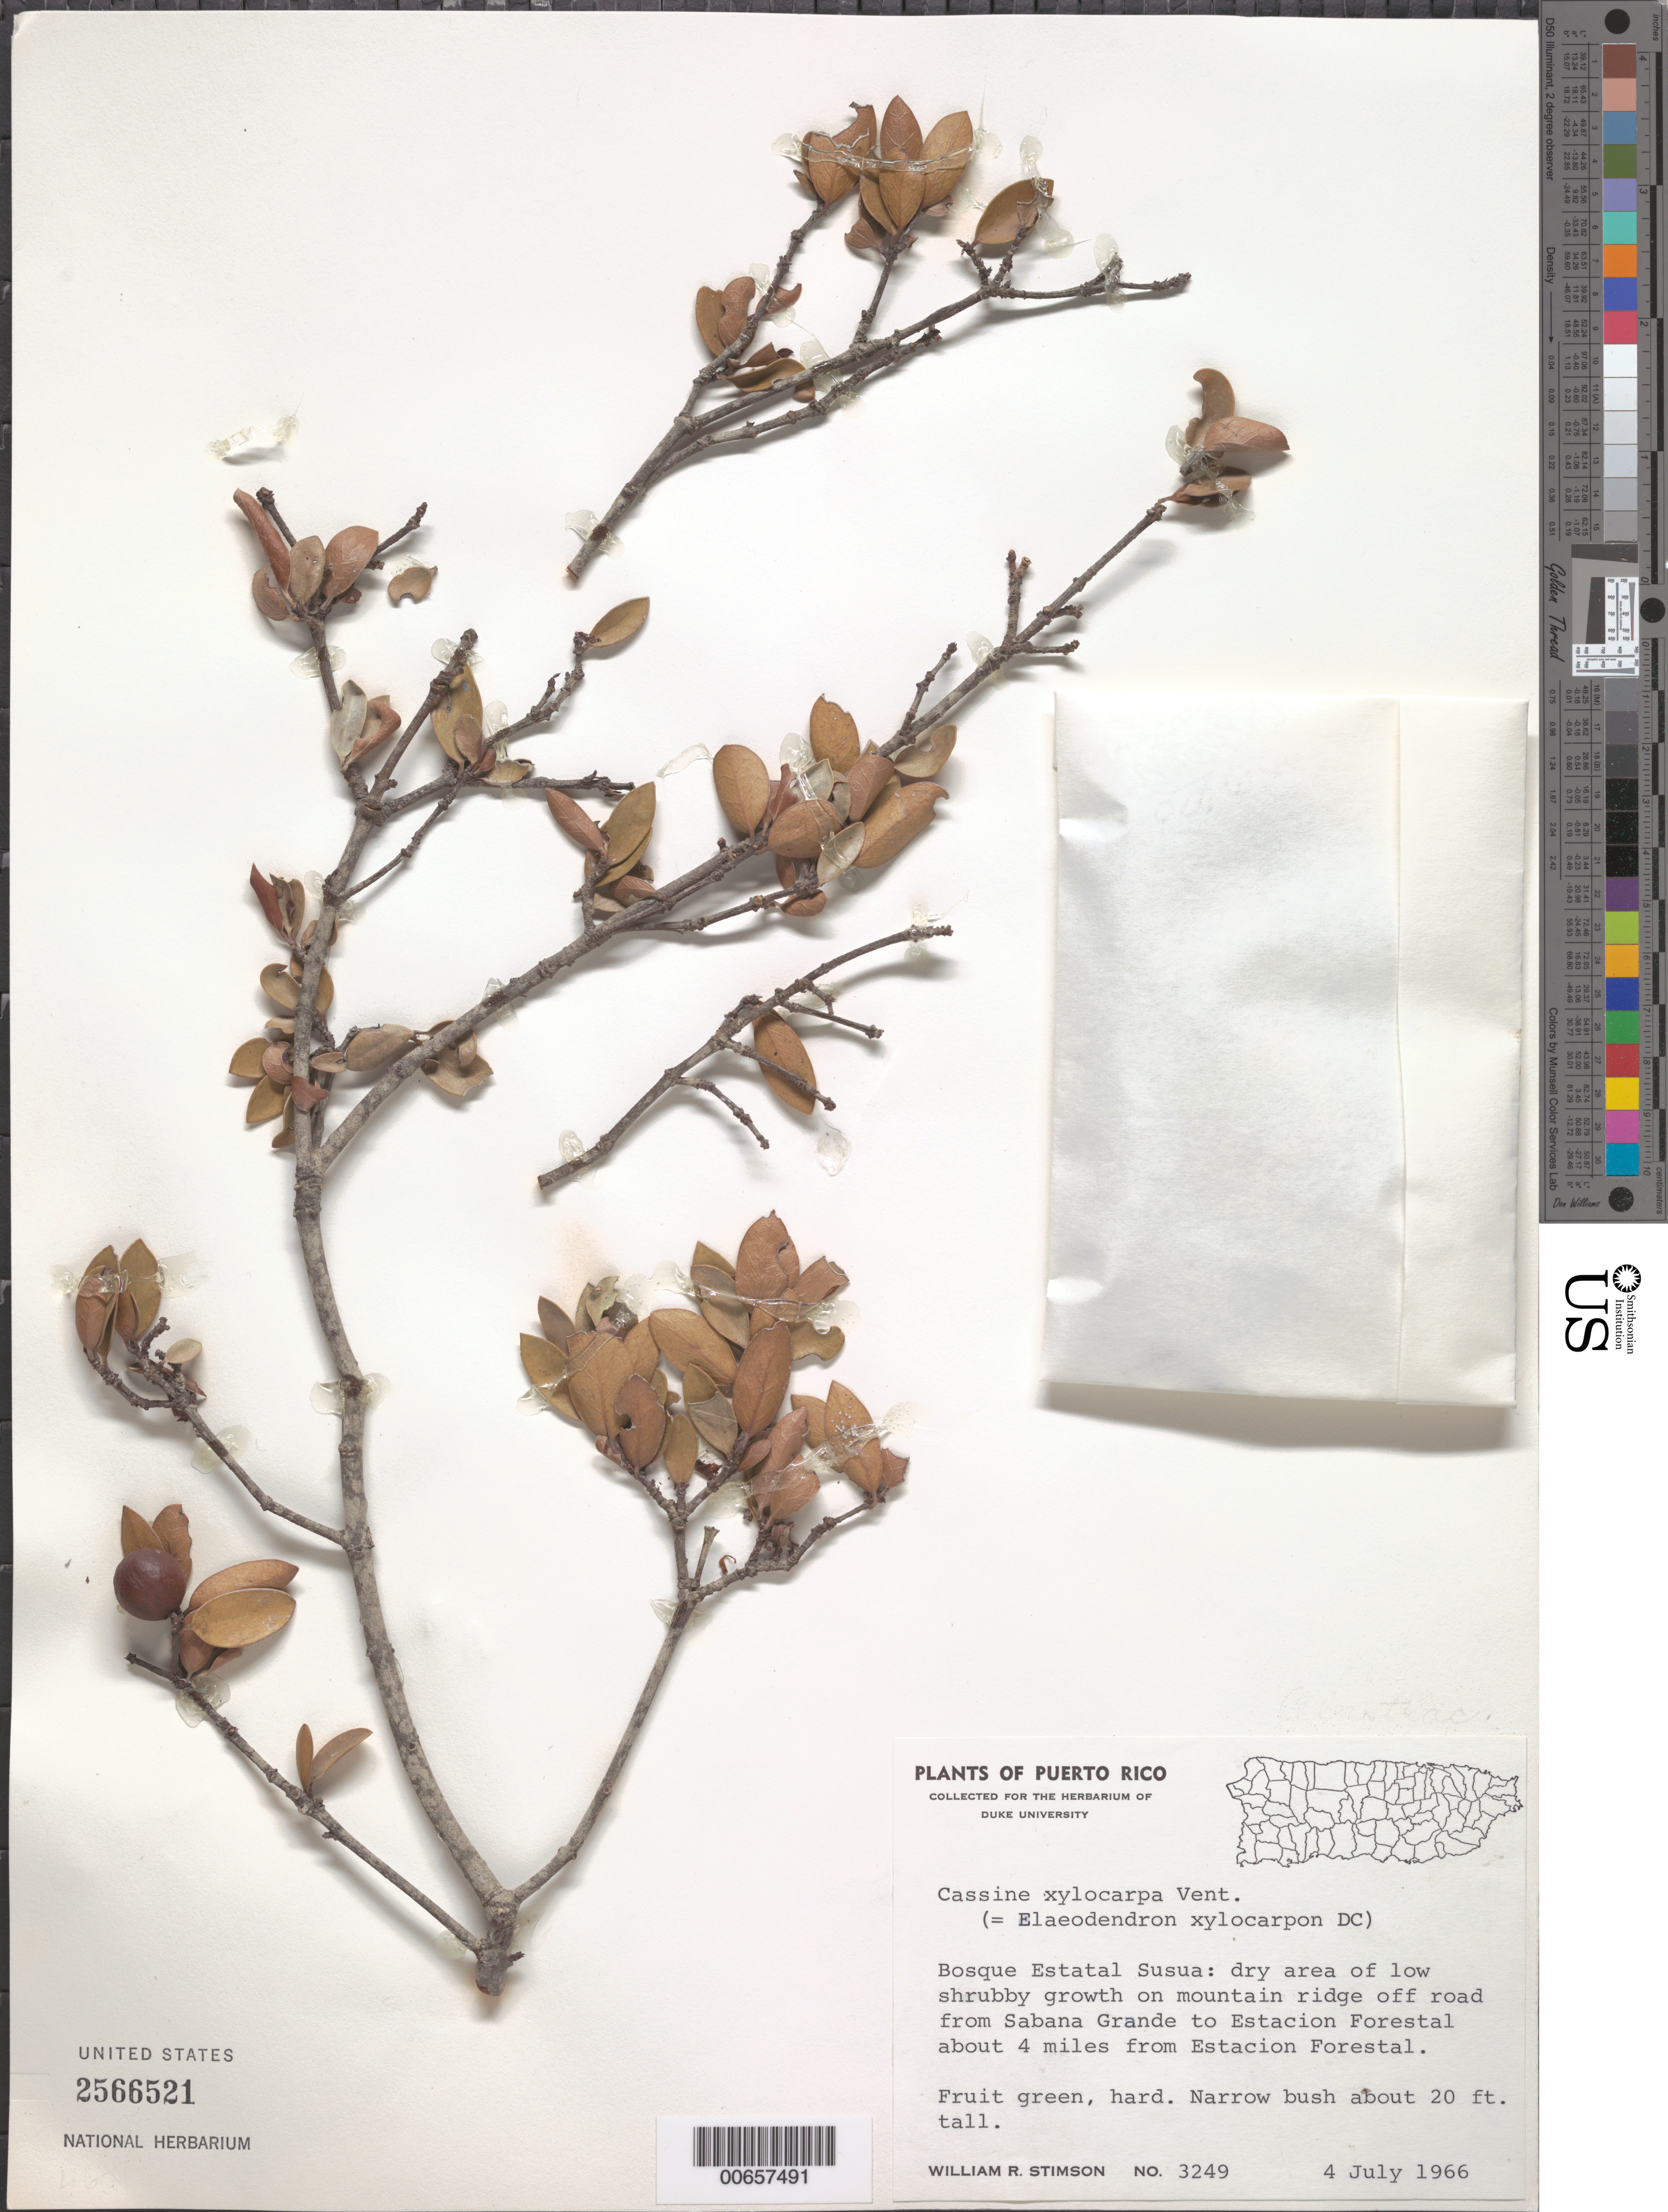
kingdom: Plantae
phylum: Tracheophyta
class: Magnoliopsida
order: Celastrales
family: Celastraceae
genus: Elaeodendron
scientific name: Elaeodendron xylocarpum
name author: (Vent.) DC.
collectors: W. R. Stimson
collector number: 3249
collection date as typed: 04 Jul 1966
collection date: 1966-07-04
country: Puerto Rico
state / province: Sabana Grande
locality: Bosque Estatal Susua: from Sabana Grande to Estacion Forestal about 4 mi from Estacion Forestal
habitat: Dry area of low shrubby growth on mountain ridge off road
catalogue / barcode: US 2566521